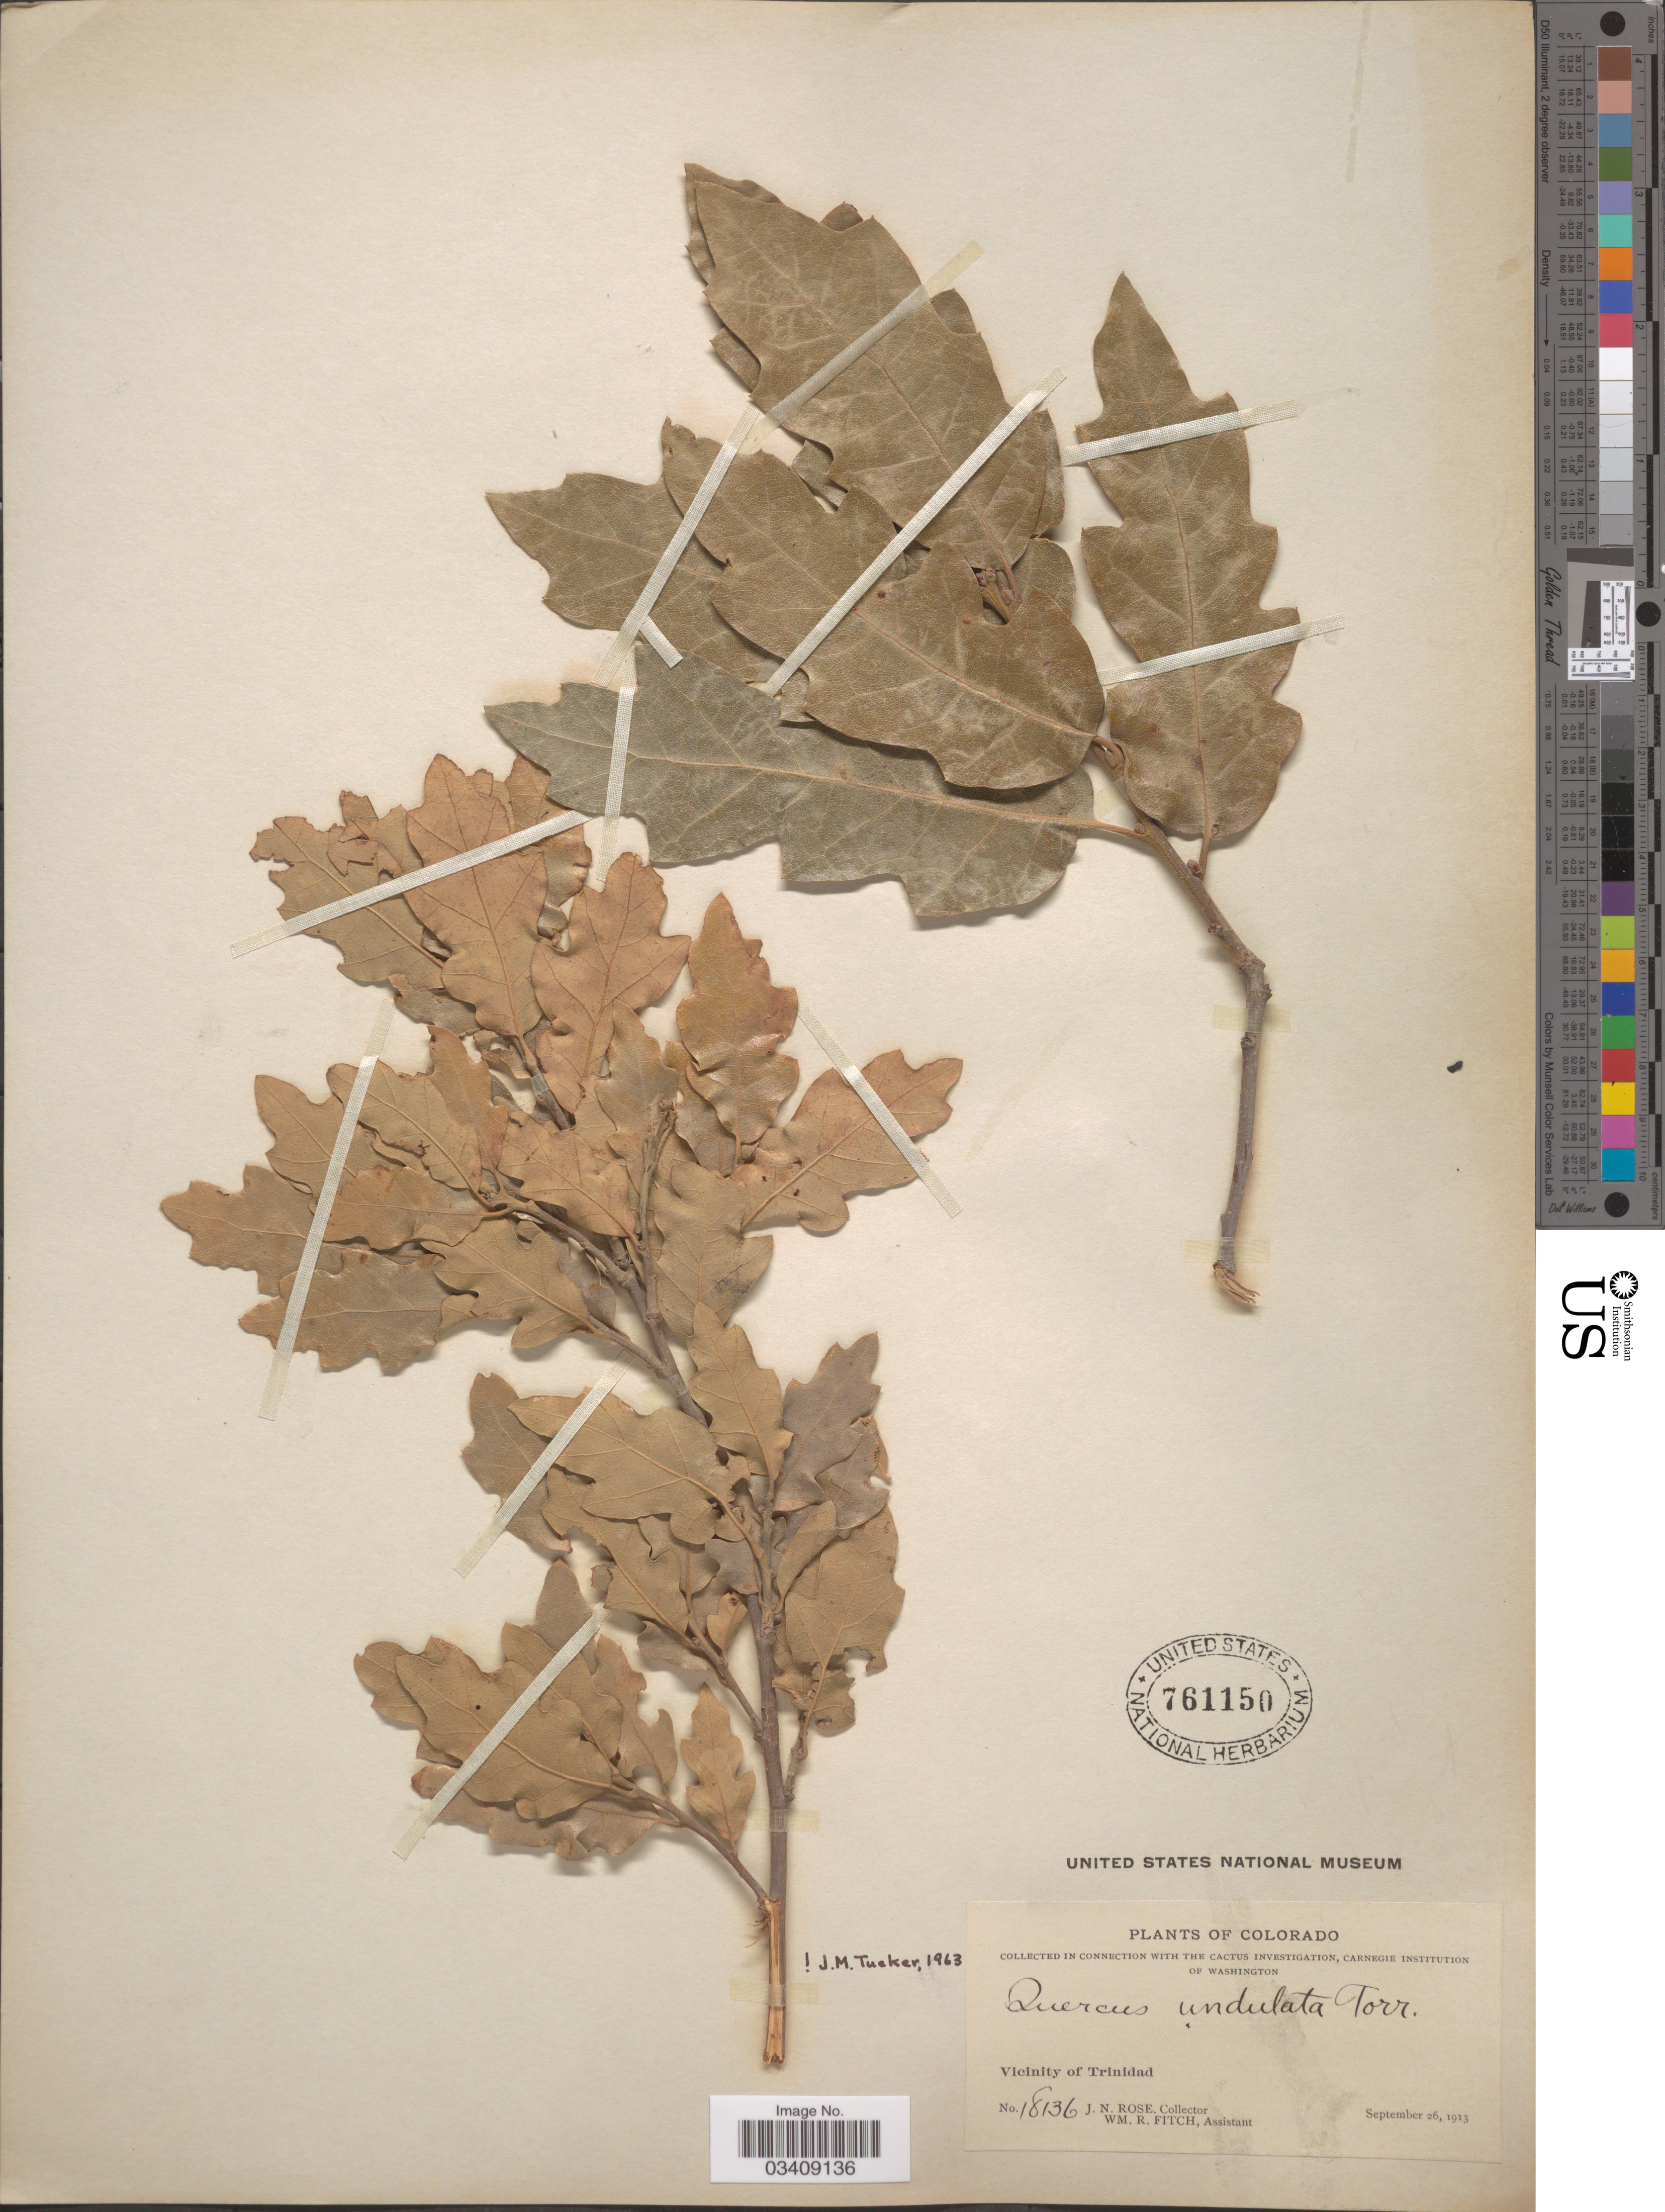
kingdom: Plantae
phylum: Tracheophyta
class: Magnoliopsida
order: Fagales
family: Fagaceae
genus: Quercus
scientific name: Quercus undulata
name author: Torr.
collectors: J. N. Rose & W. R. Fitch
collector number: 18136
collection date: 1913-09-26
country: United States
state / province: Colorado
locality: Vicinity of Trinidad.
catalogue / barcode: US 761150